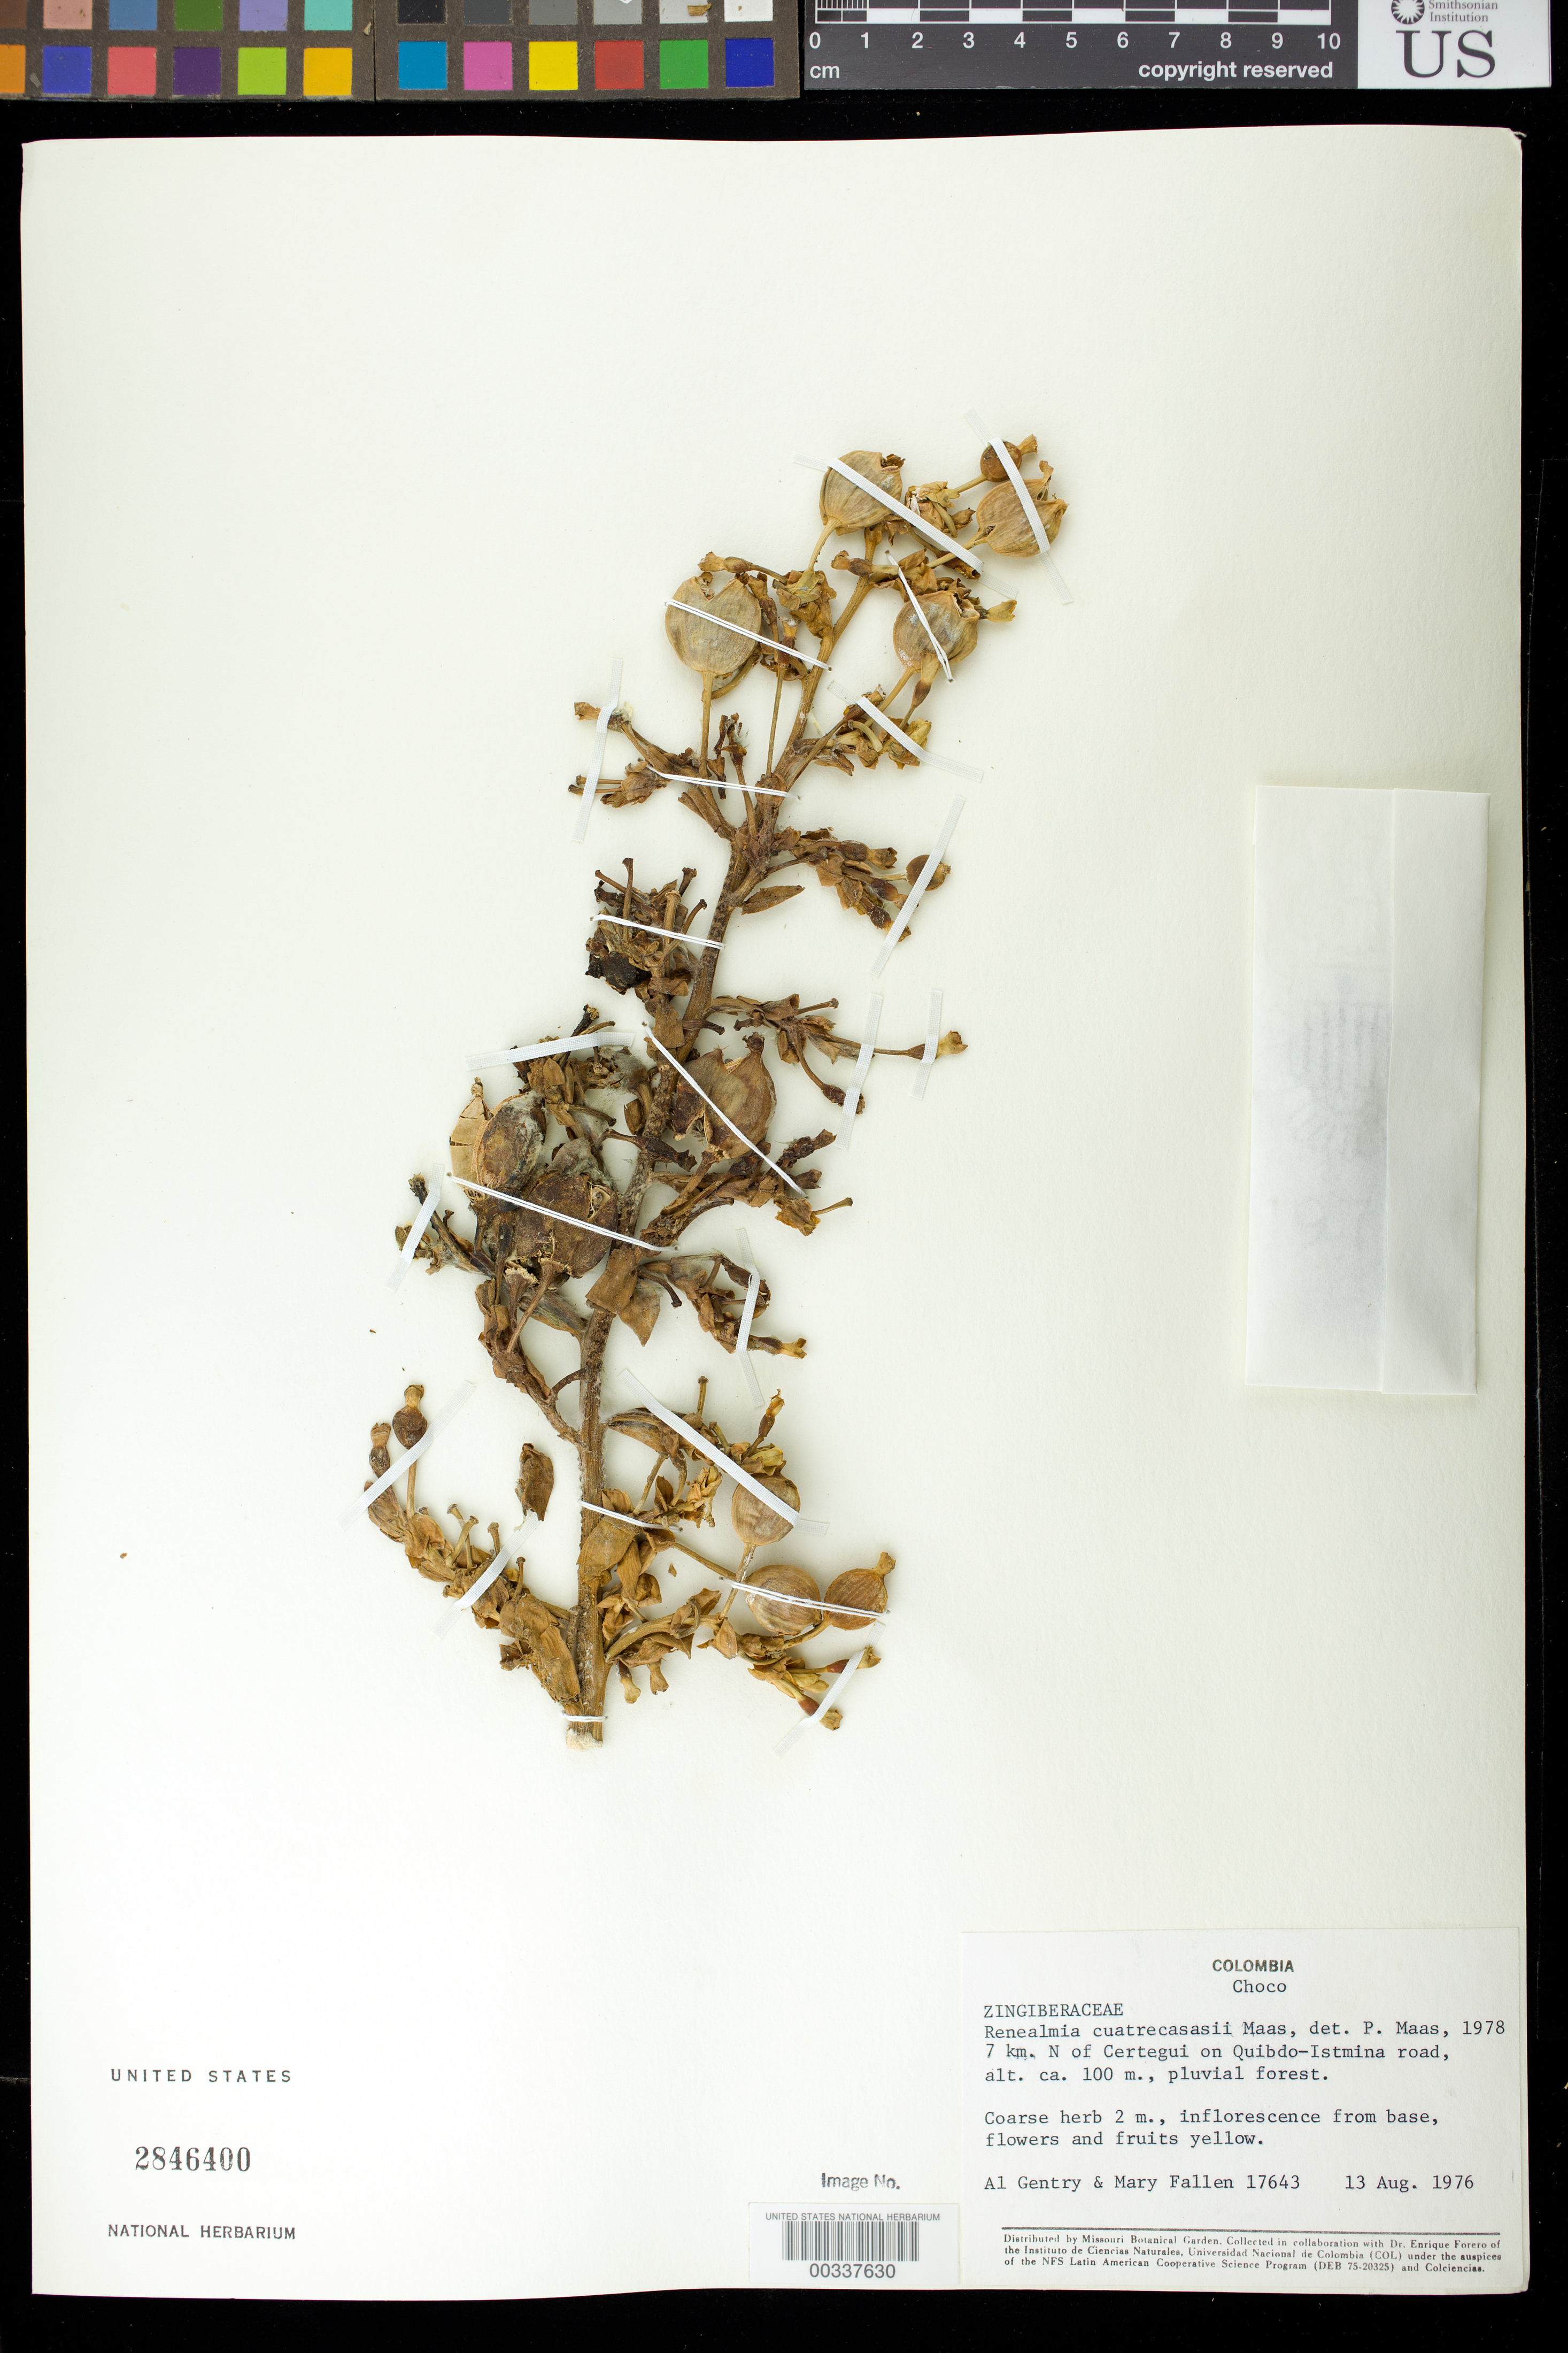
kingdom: Plantae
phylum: Tracheophyta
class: Liliopsida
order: Zingiberales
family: Zingiberaceae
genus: Renealmia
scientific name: Renealmia cuatrecasasii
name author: Maas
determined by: Maas, Paul J. M.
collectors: A. H. Gentry & M. Fallen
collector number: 17643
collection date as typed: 13 Aug 1976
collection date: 1976-08-13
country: Colombia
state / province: Chocó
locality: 7 km N of Certegui on Quibdo-IstMina road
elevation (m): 100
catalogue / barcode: US 2846400